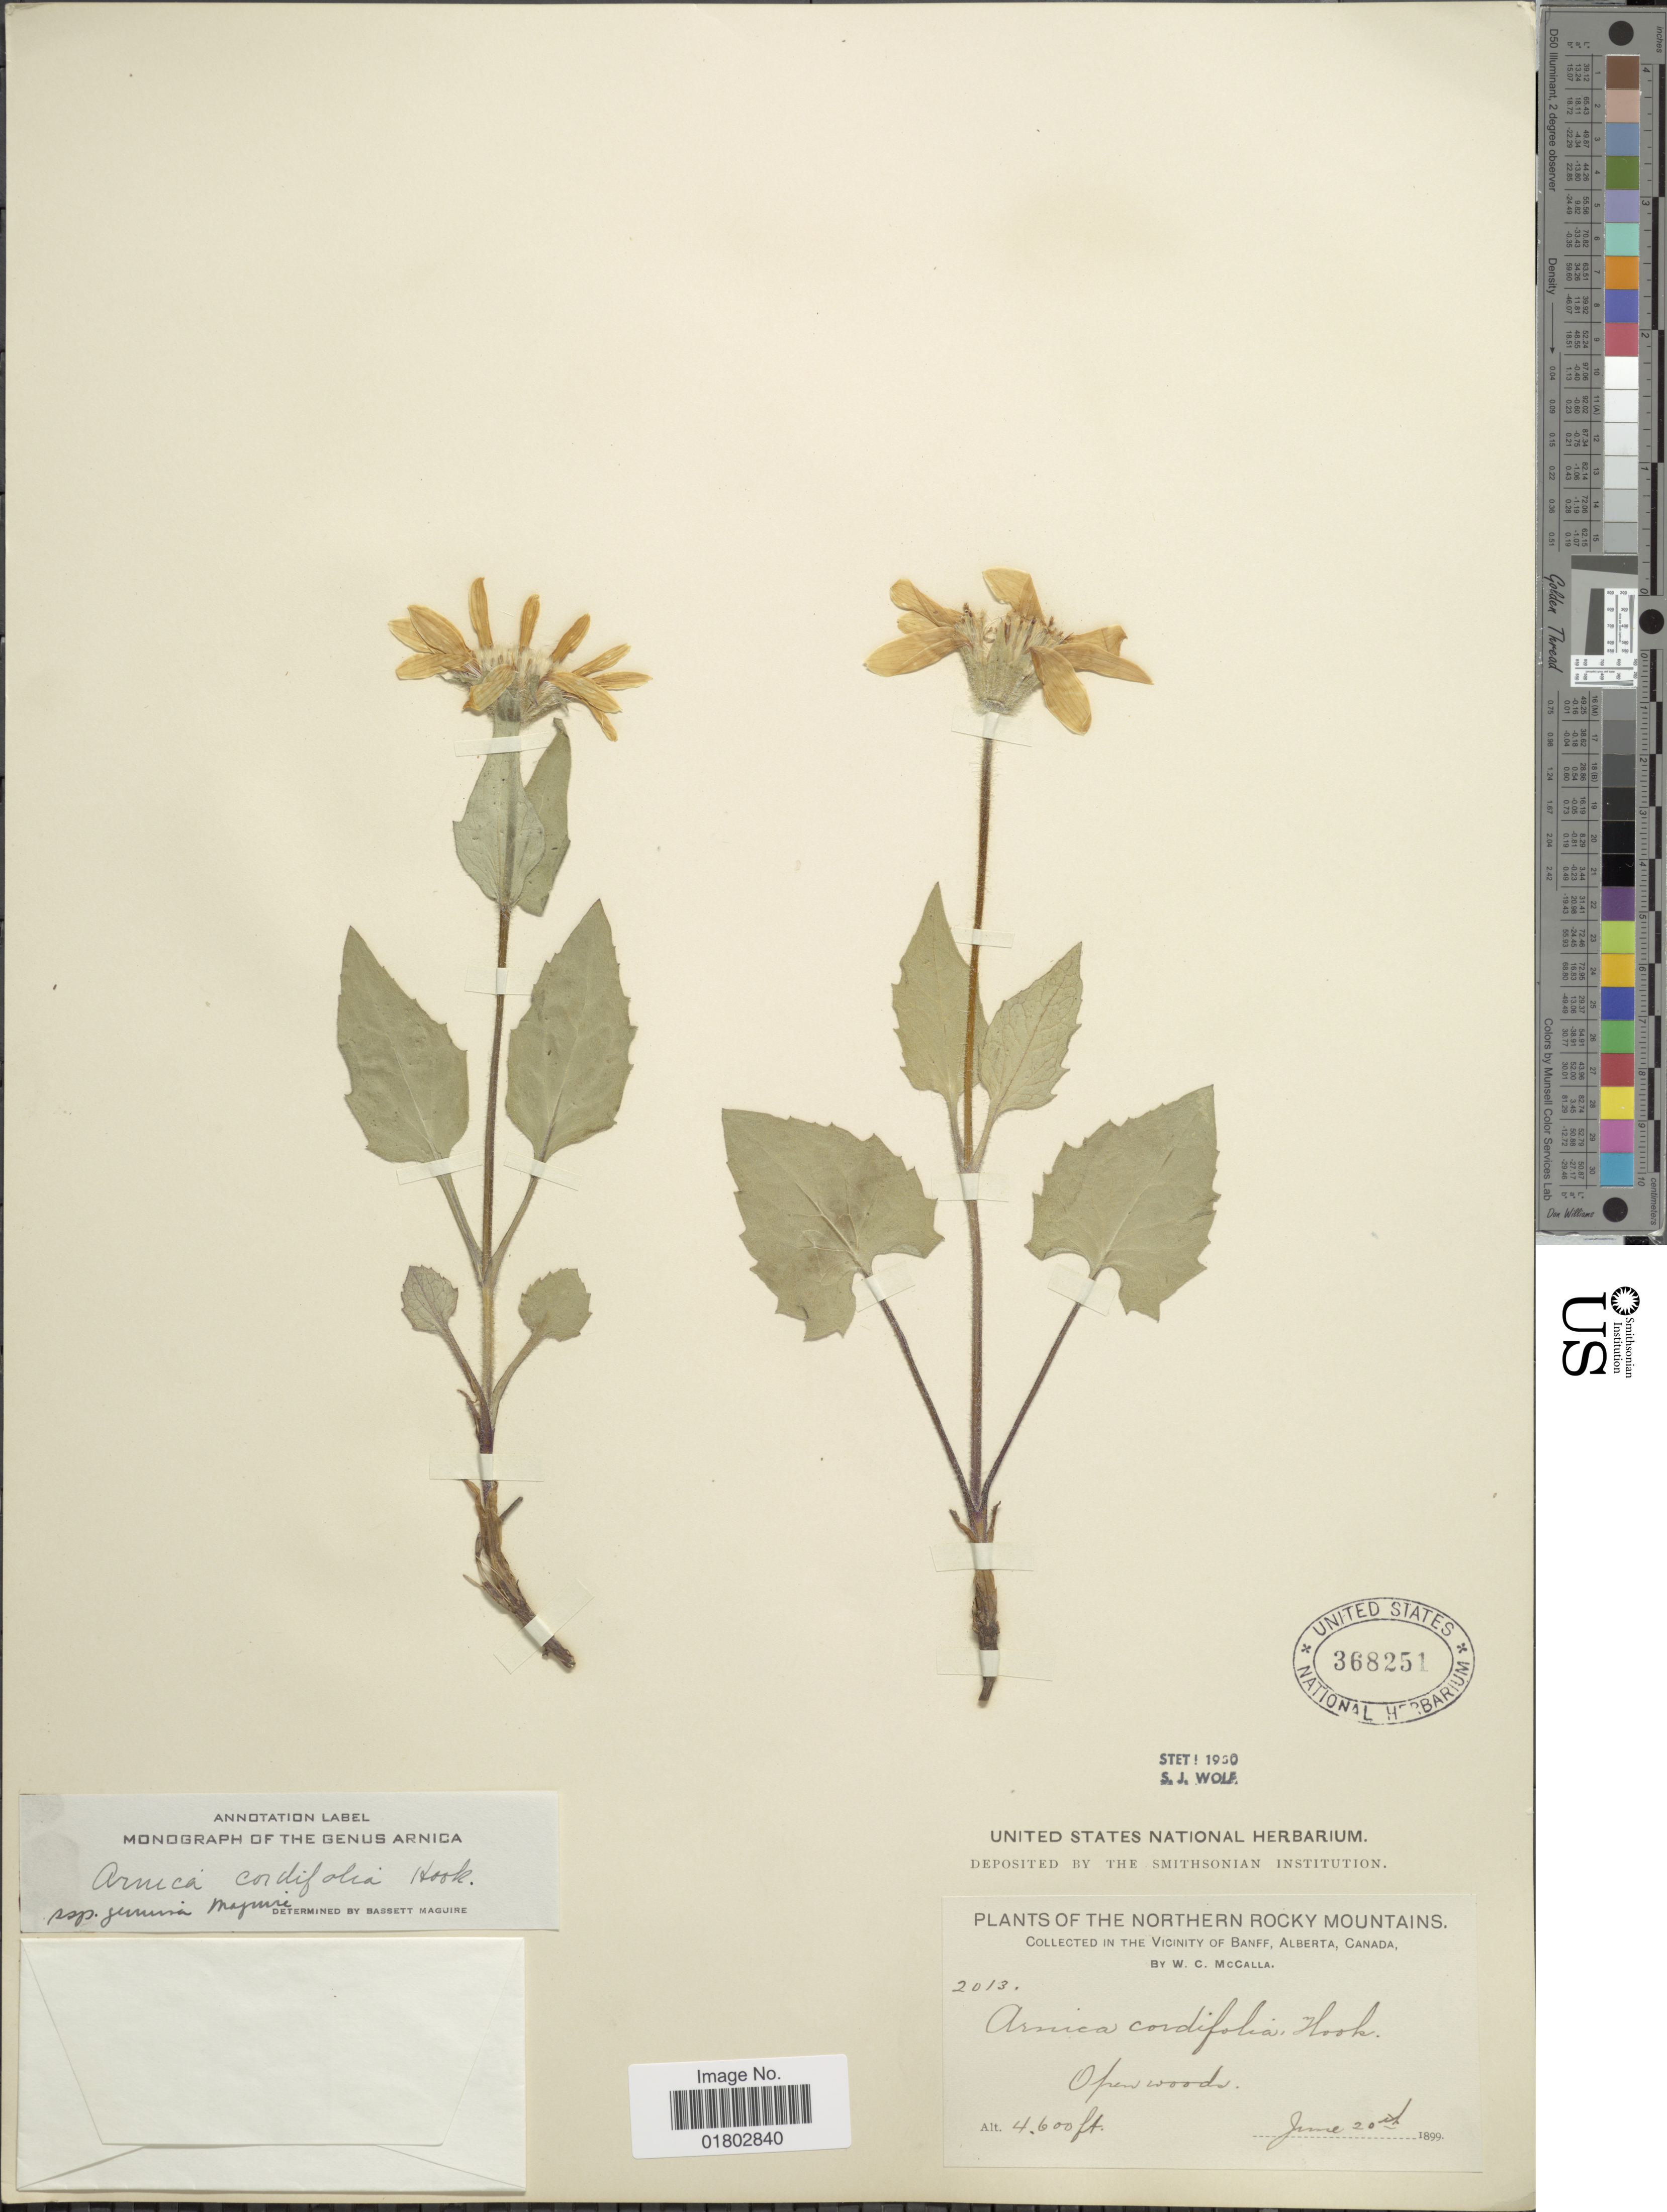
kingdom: Plantae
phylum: Tracheophyta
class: Magnoliopsida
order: Asterales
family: Asteraceae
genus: Arnica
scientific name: Arnica cordifolia subsp. genuina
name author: Maguire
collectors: W. McCalla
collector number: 2013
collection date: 1899-06-20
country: Canada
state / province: Alberta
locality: The Northern Rocky Mountains, In the Vicinity of Banff, Open woods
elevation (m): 1402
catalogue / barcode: US 368251